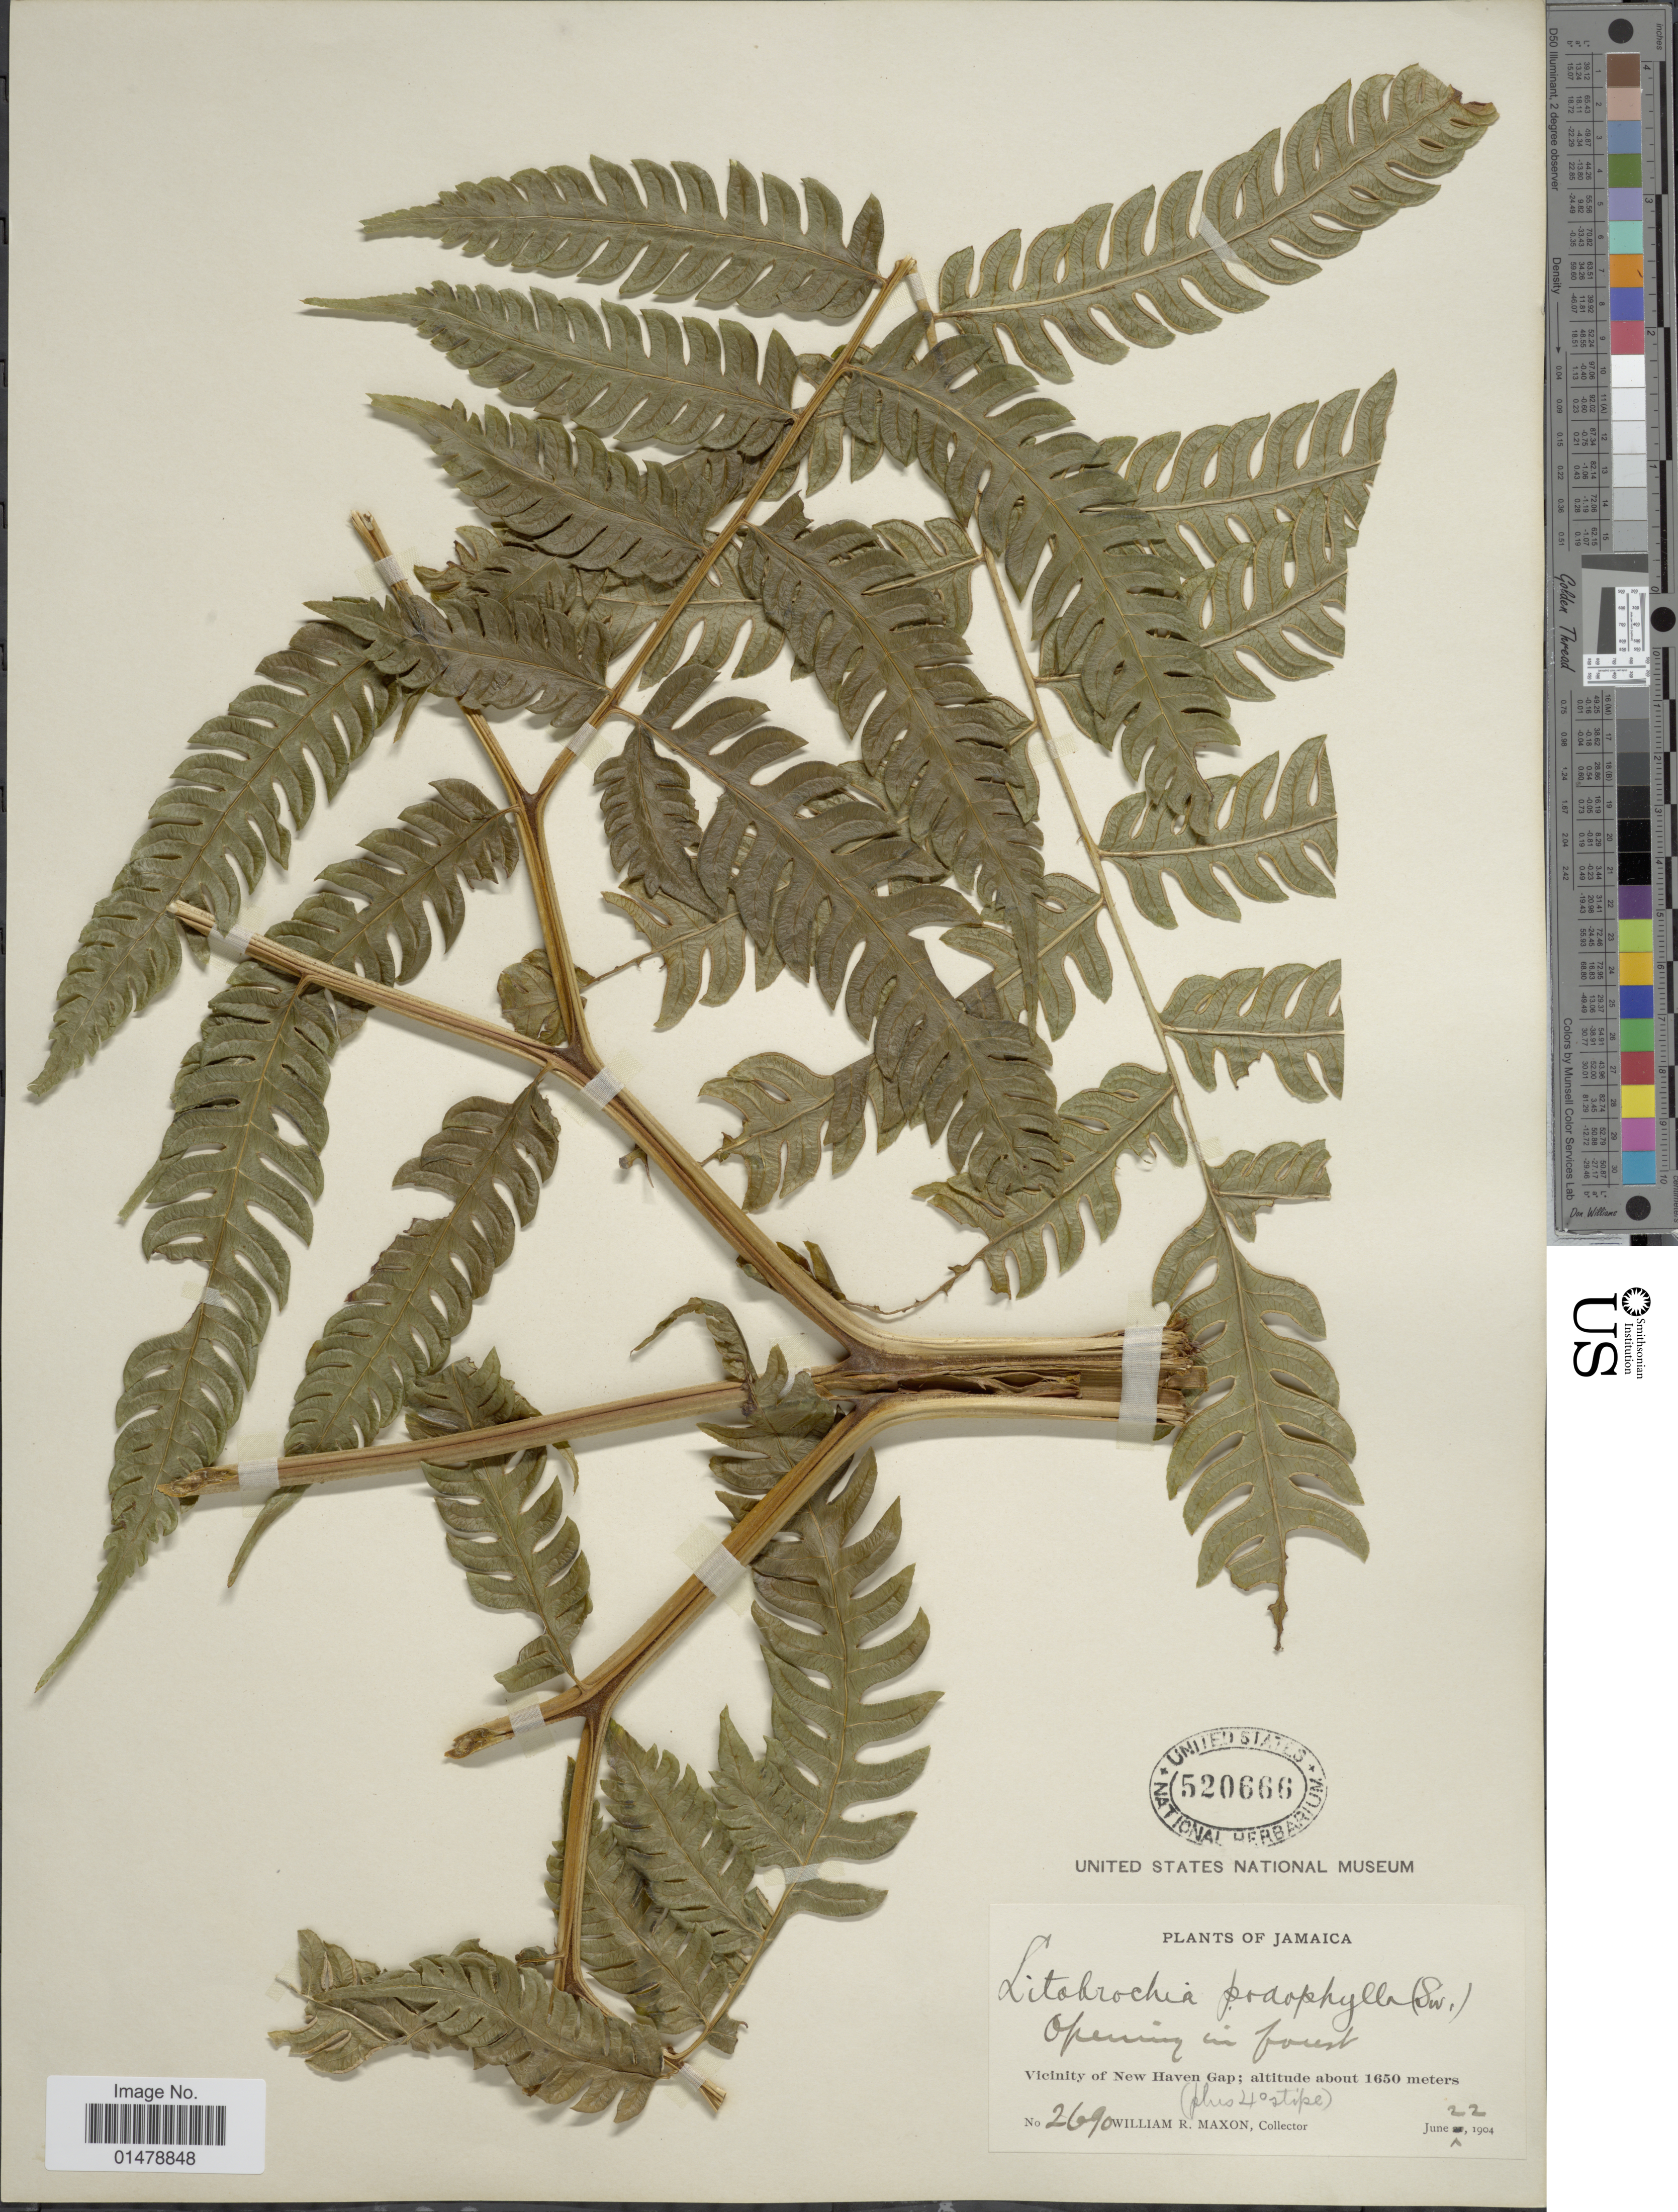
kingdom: Plantae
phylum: Tracheophyta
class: Polypodiopsida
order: Polypodiales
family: Pteridaceae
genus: Pteris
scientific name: Pteris podophylla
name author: Sw.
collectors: W. R. Maxon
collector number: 2690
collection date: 1904-06-22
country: Jamaica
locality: Vicinity of New Haven Gap.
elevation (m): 1650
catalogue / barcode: US 520666